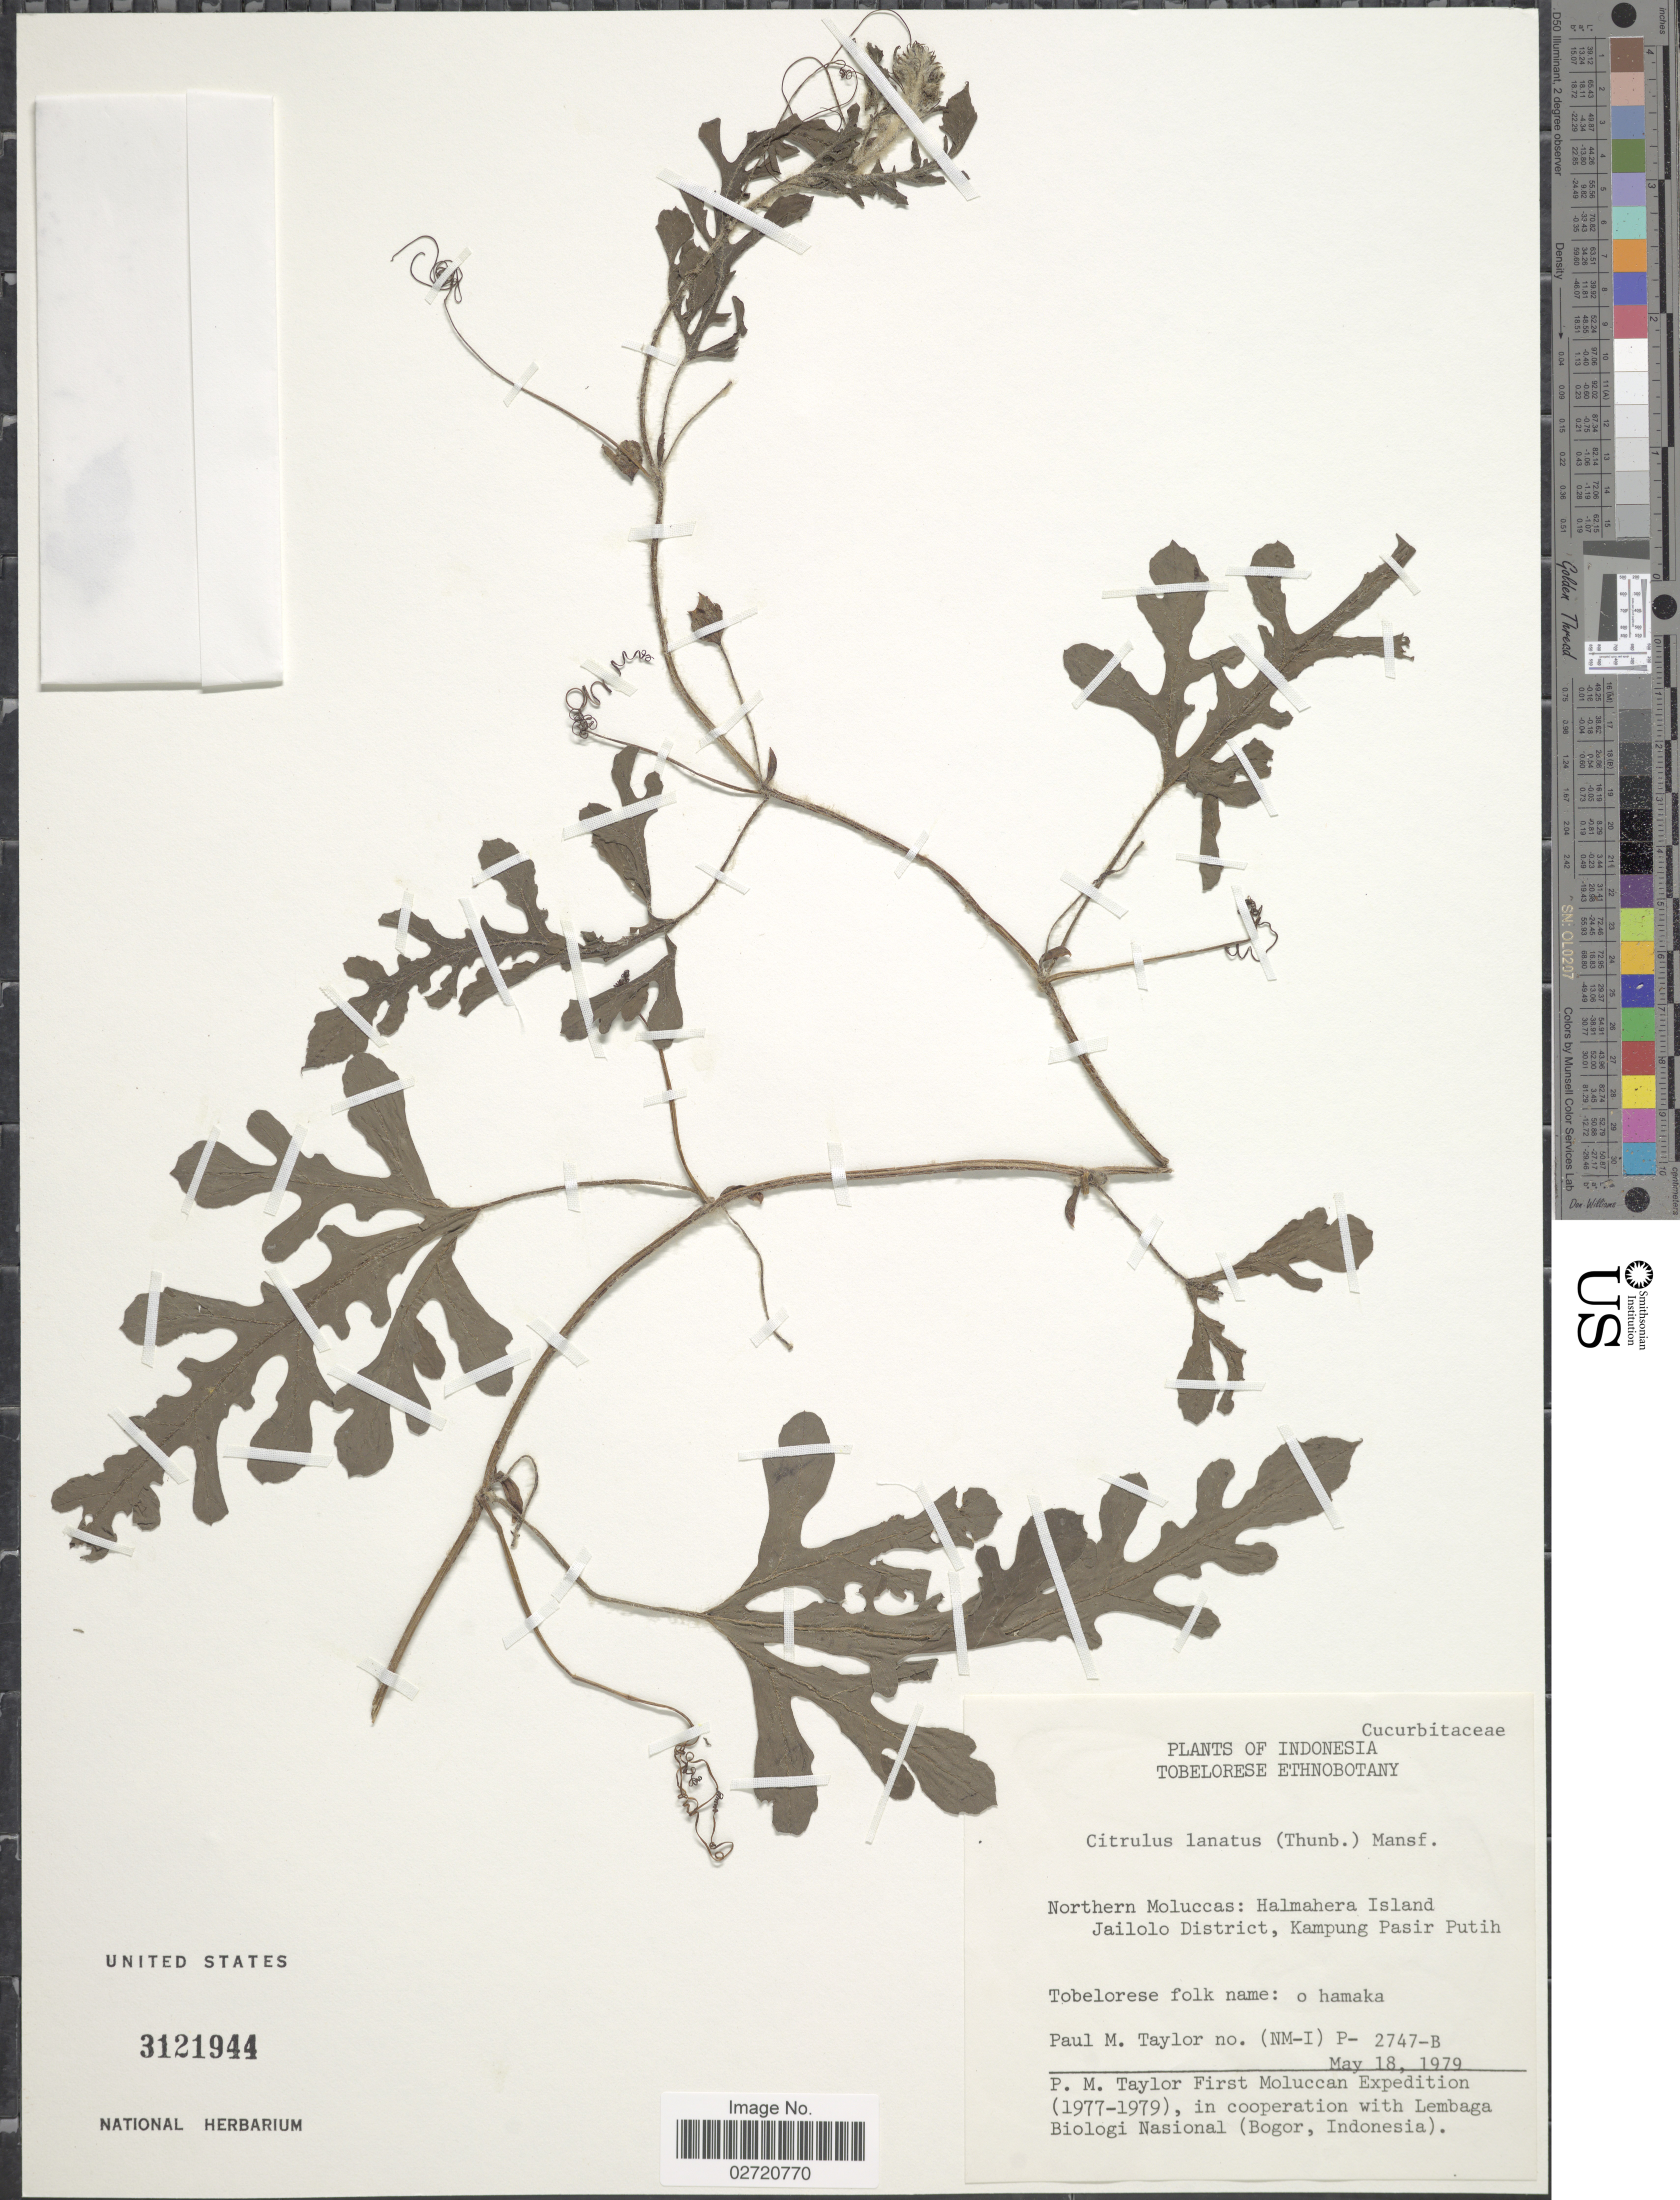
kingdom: Plantae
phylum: Tracheophyta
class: Magnoliopsida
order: Cucurbitales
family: Cucurbitaceae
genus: Citrullus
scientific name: Citrullus lanatus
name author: (Thunb.) Matsum. & Nakai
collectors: P. M. Taylor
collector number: (NM-I) P-2747-B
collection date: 1979-05-18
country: Indonesia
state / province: Maluku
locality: Northern Moluccas: Halmahera Island, Jailolo District, Kampung Pasir Putih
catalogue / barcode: US 3121944